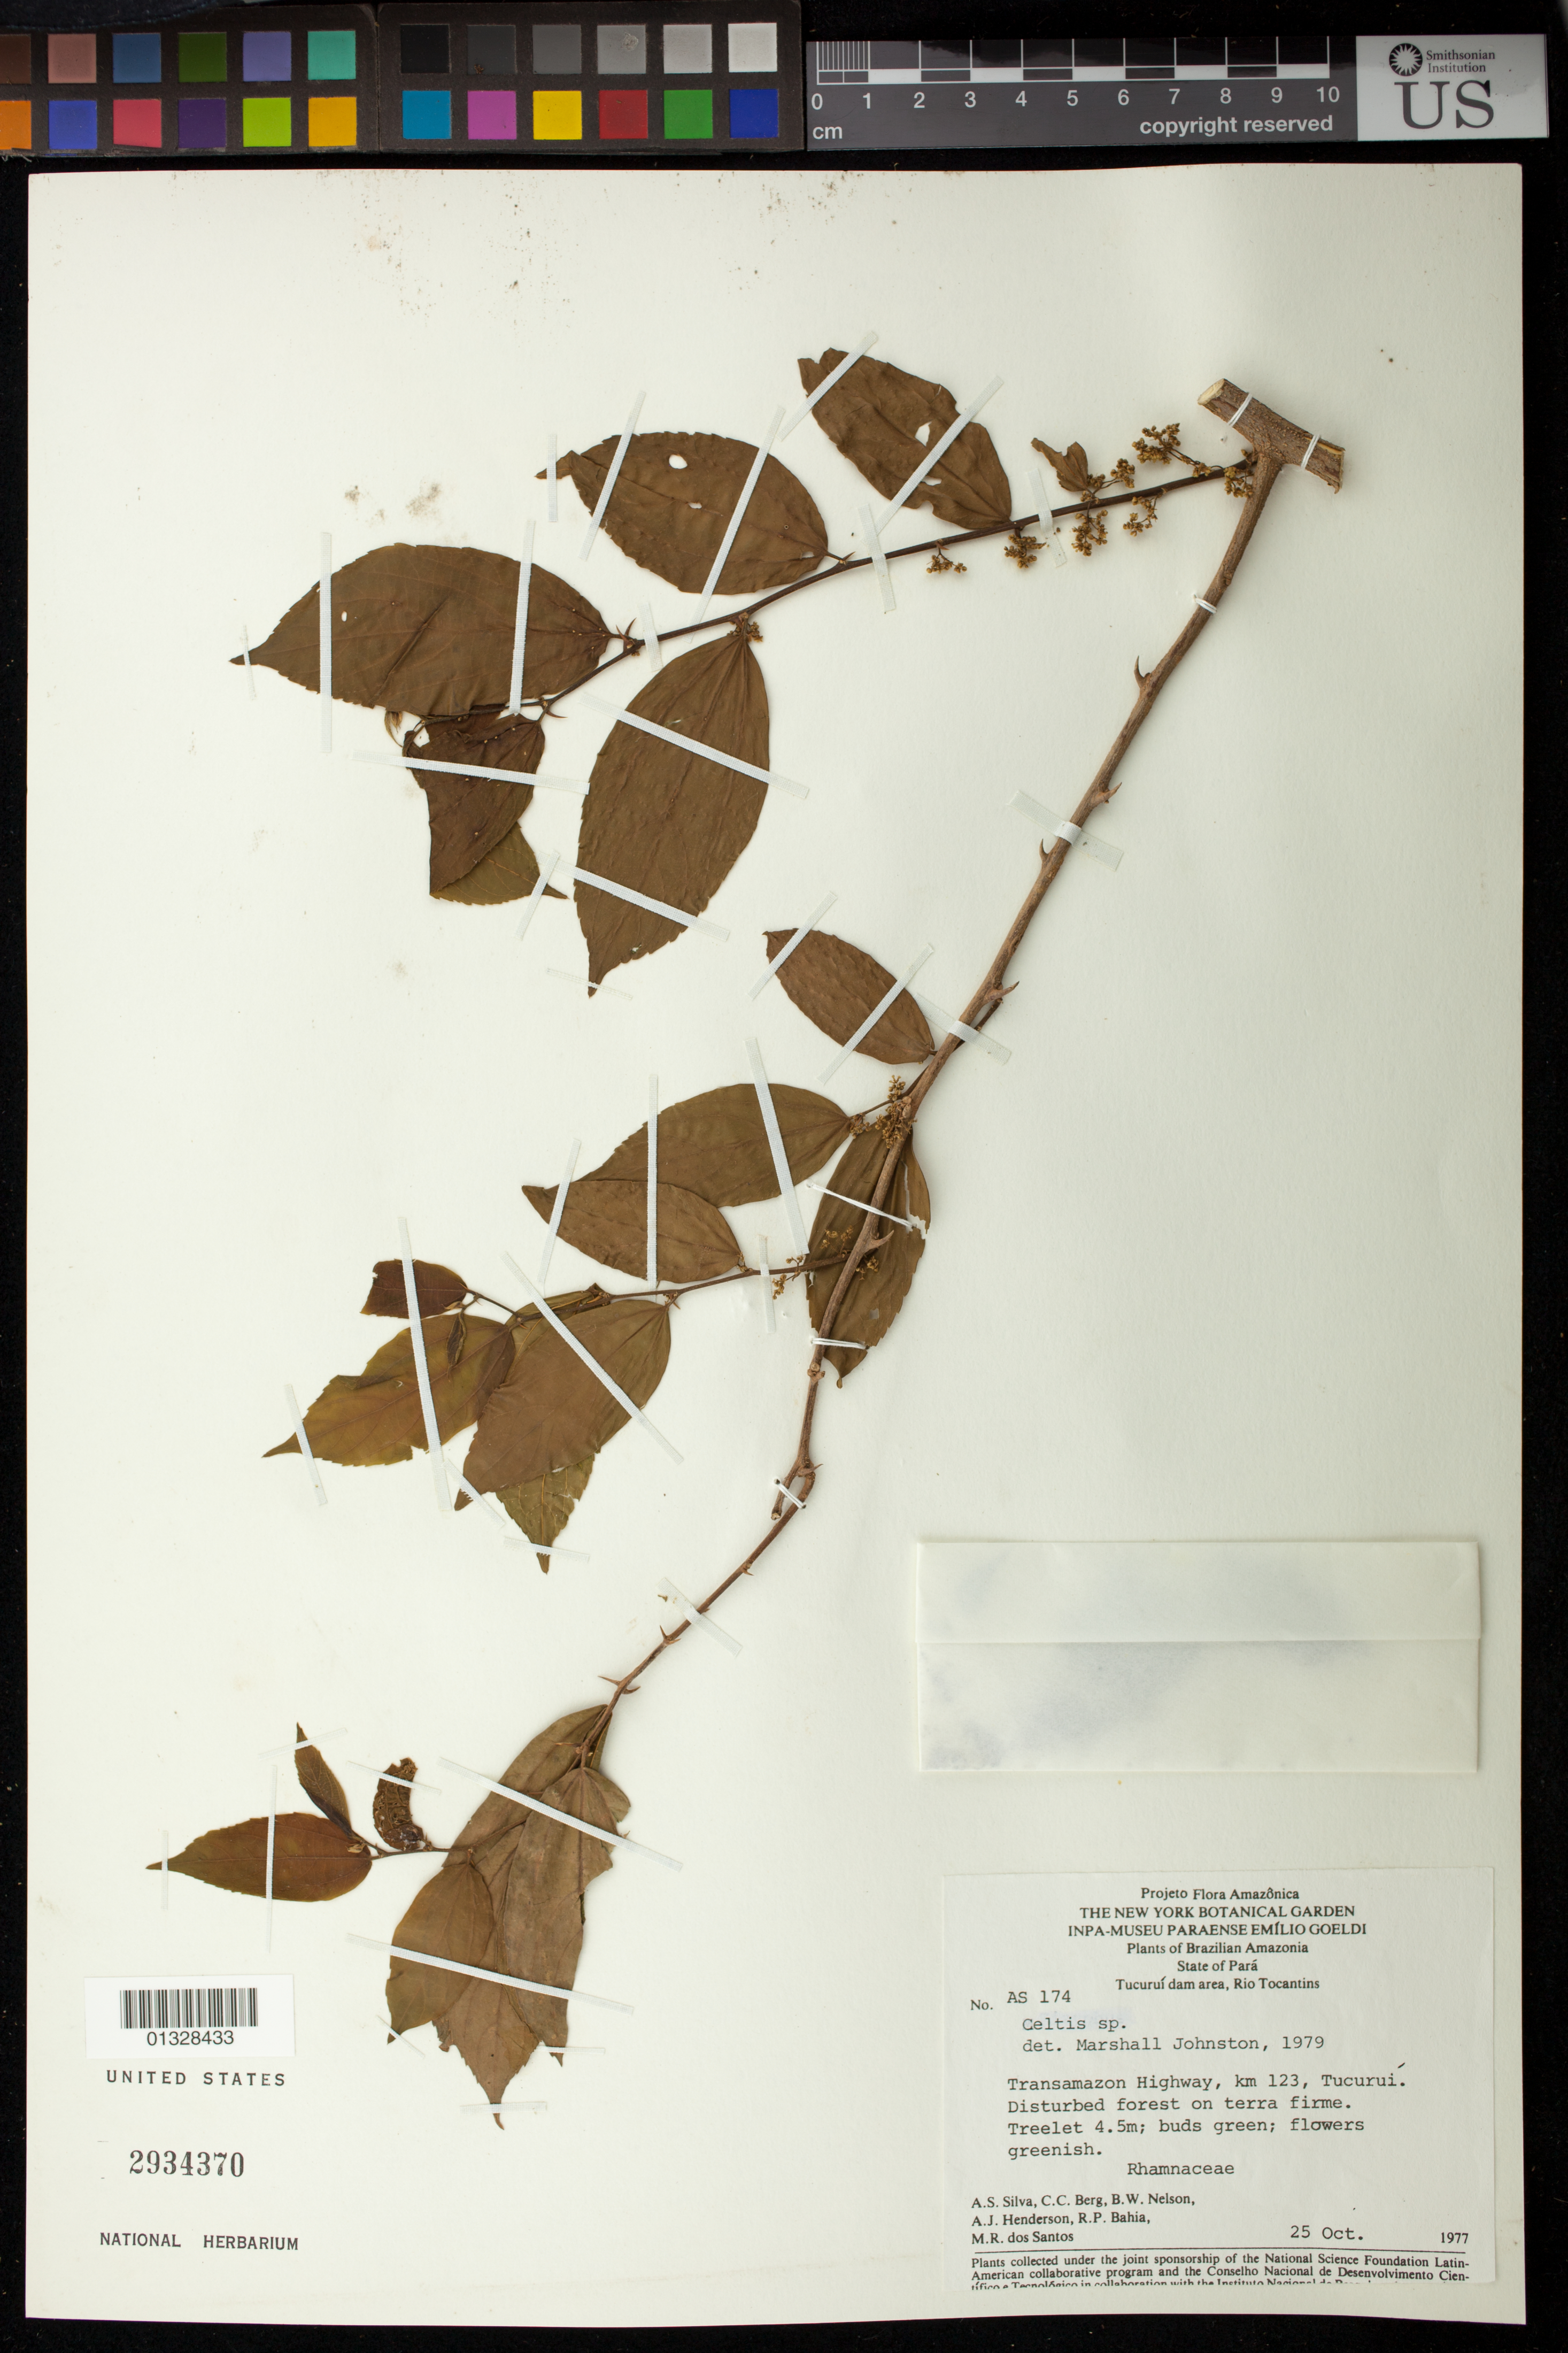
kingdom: Plantae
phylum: Tracheophyta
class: Magnoliopsida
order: Rosales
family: Cannabaceae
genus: Celtis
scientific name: Celtis sp.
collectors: A. S. Silva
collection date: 1977-10-25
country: Brazil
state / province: Pará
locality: Transamazon Highway, km 123, Tucuruí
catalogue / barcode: US 2934370